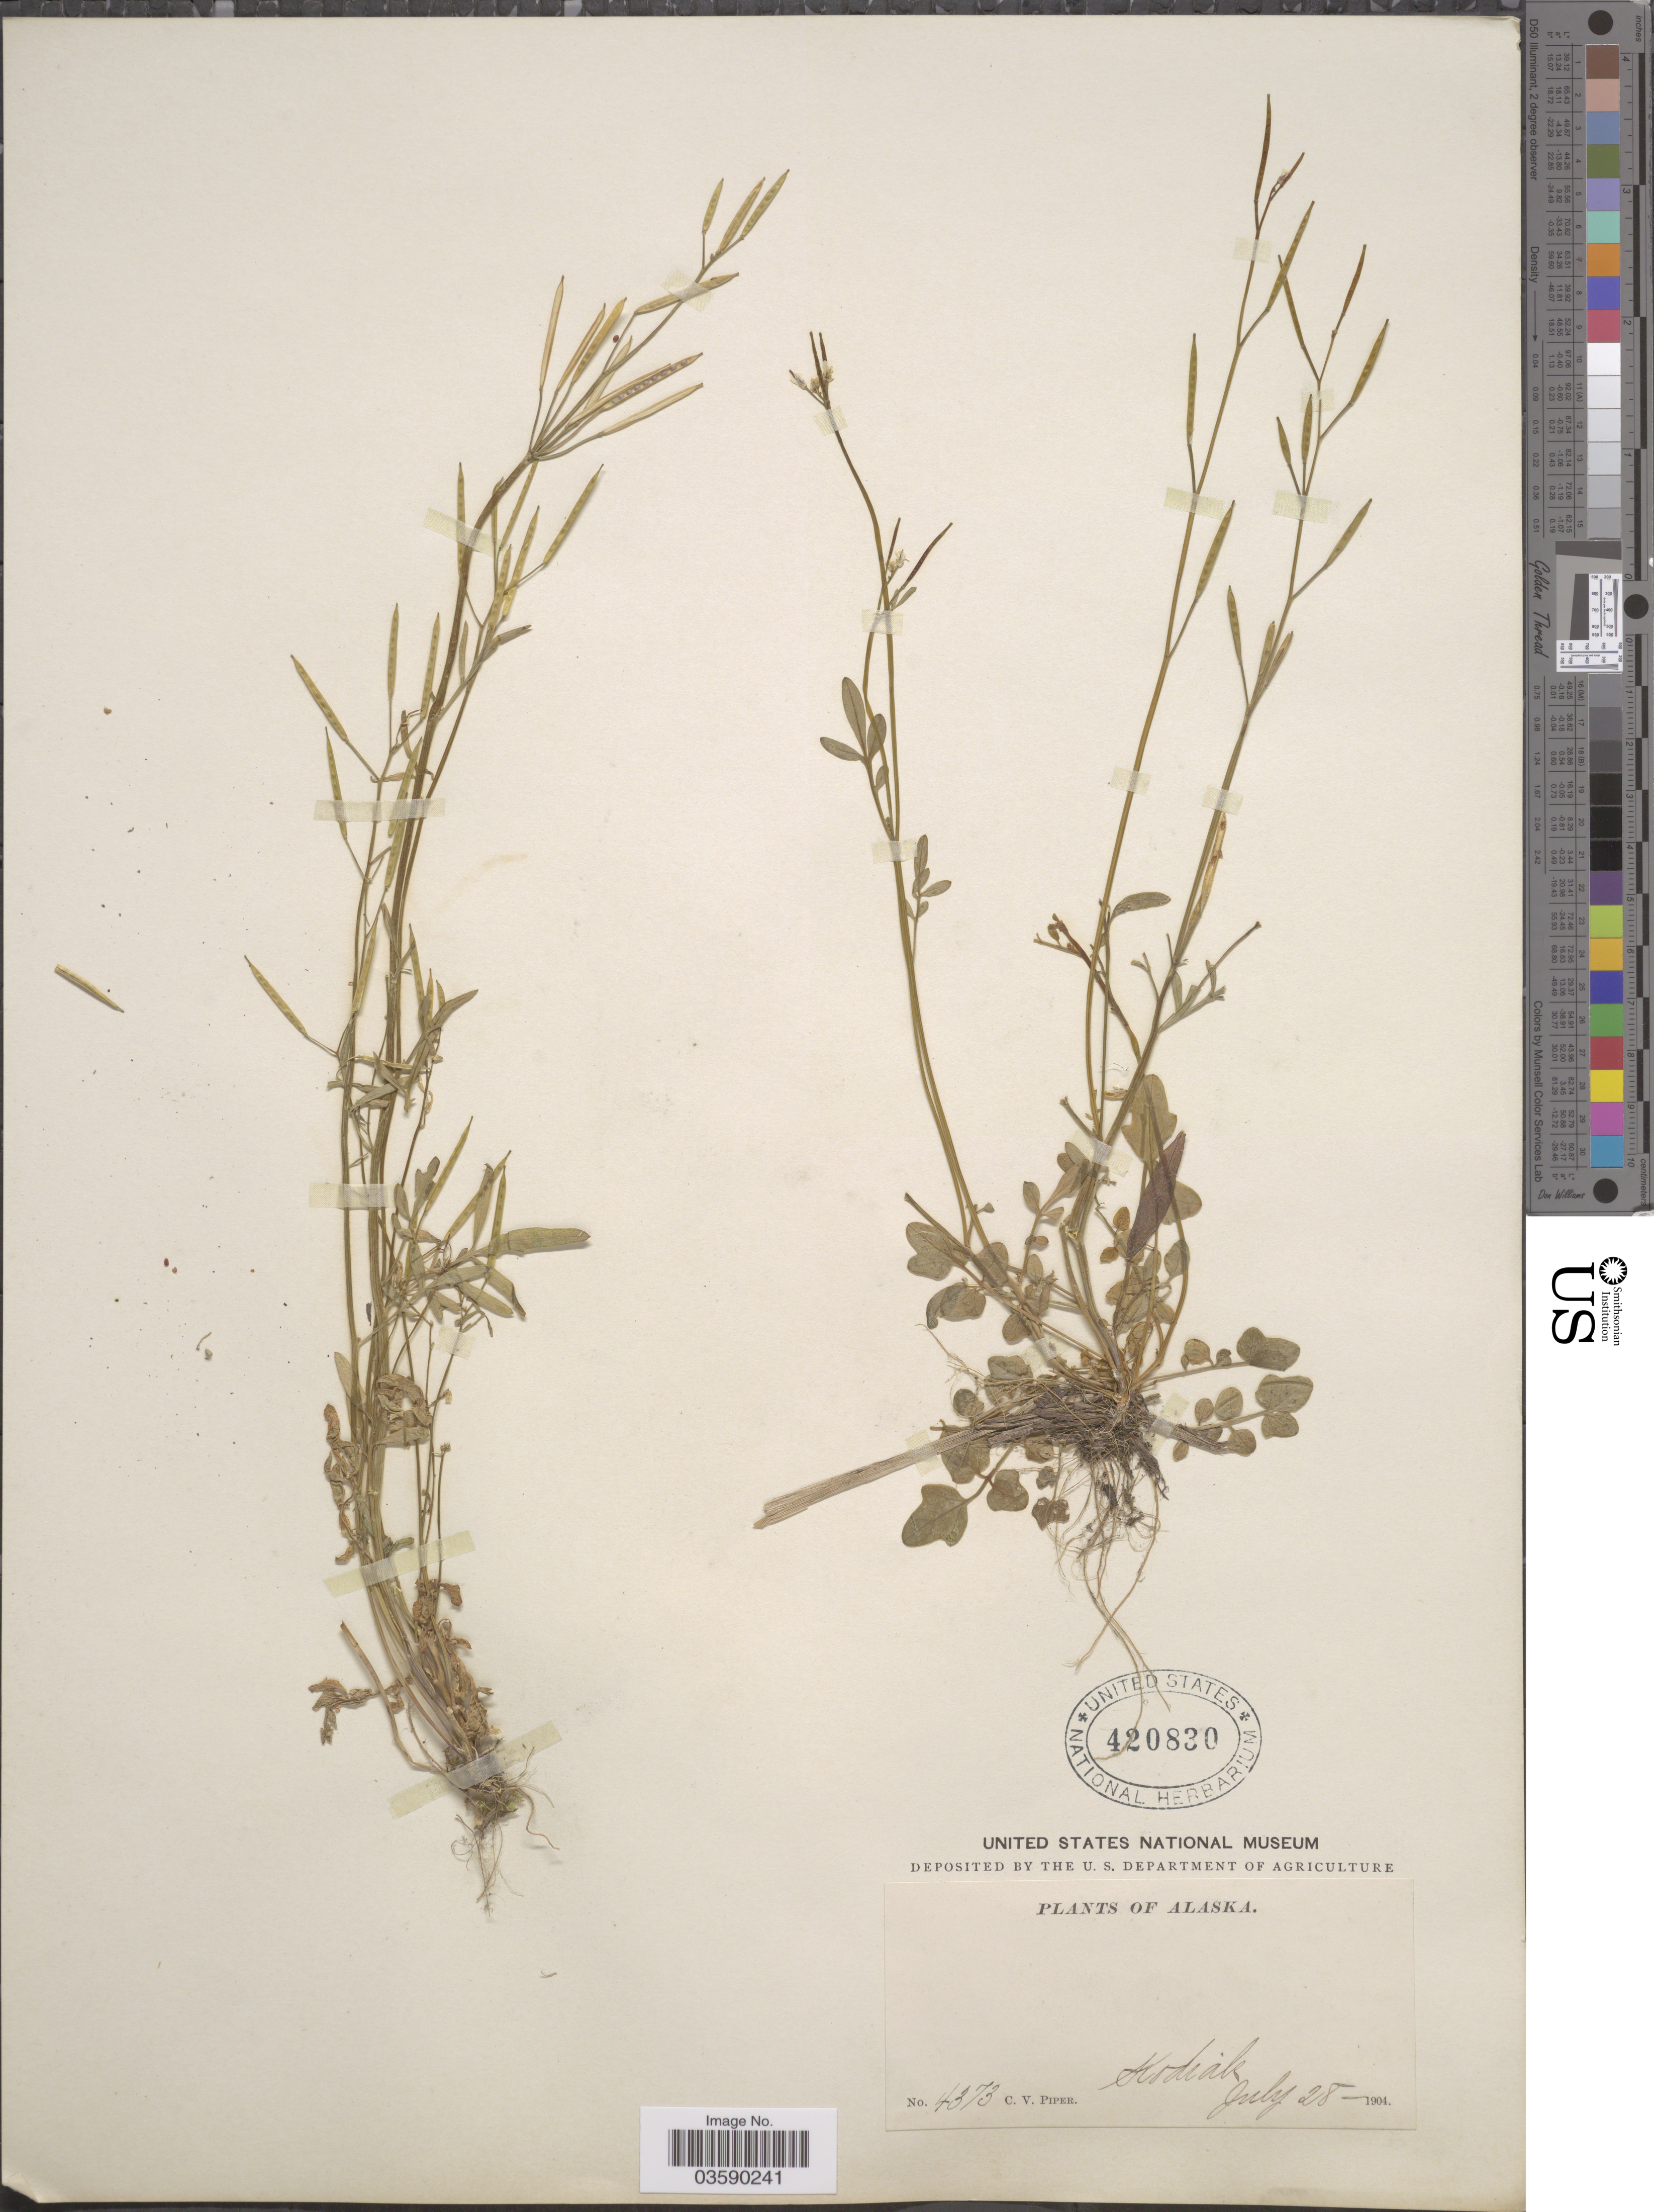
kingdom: Plantae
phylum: Tracheophyta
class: Magnoliopsida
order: Brassicales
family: Brassicaceae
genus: Cardamine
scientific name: Cardamine umbellata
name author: Greene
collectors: C. V. Piper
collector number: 4373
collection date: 1904-07-28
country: United States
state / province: Alaska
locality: Kodiak.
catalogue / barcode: US 420830